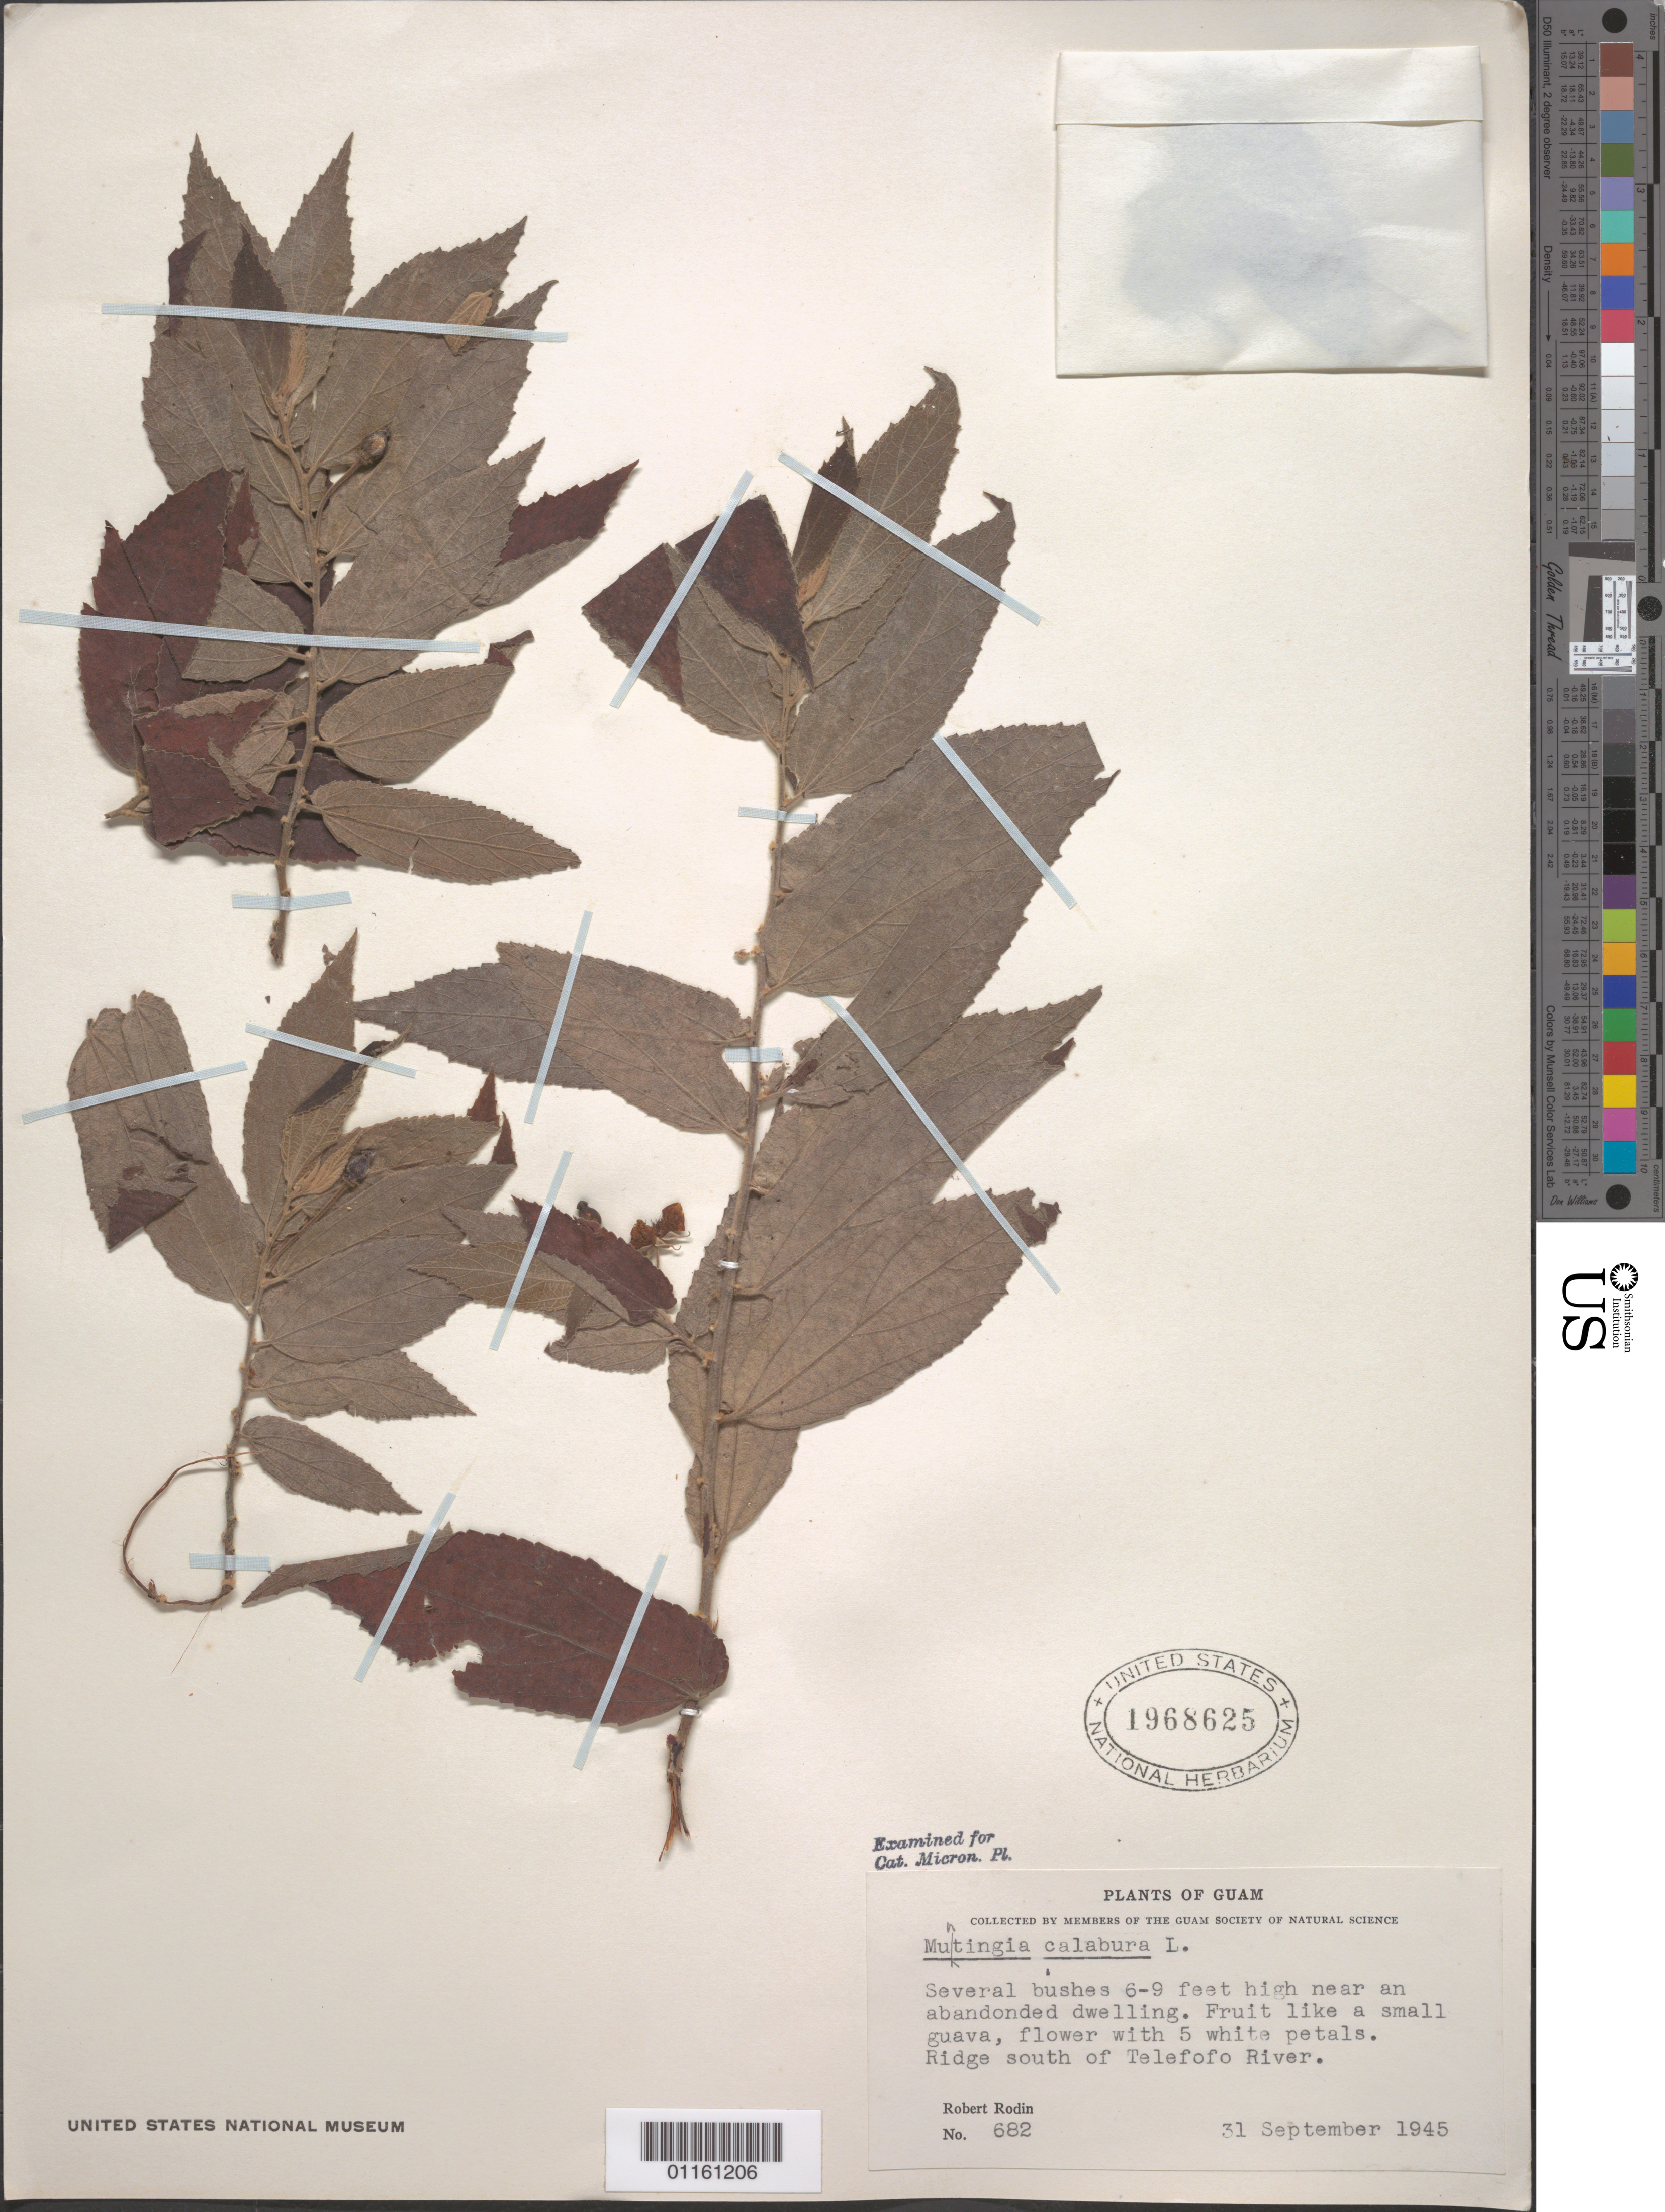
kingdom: Plantae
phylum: Tracheophyta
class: Magnoliopsida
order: Malvales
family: Muntingiaceae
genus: Muntingia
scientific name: Muntingia calabura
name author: L.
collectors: R. Rodin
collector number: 682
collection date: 1945-09-30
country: Guam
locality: Ridge south of Telefofo River.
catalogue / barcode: US 1968625